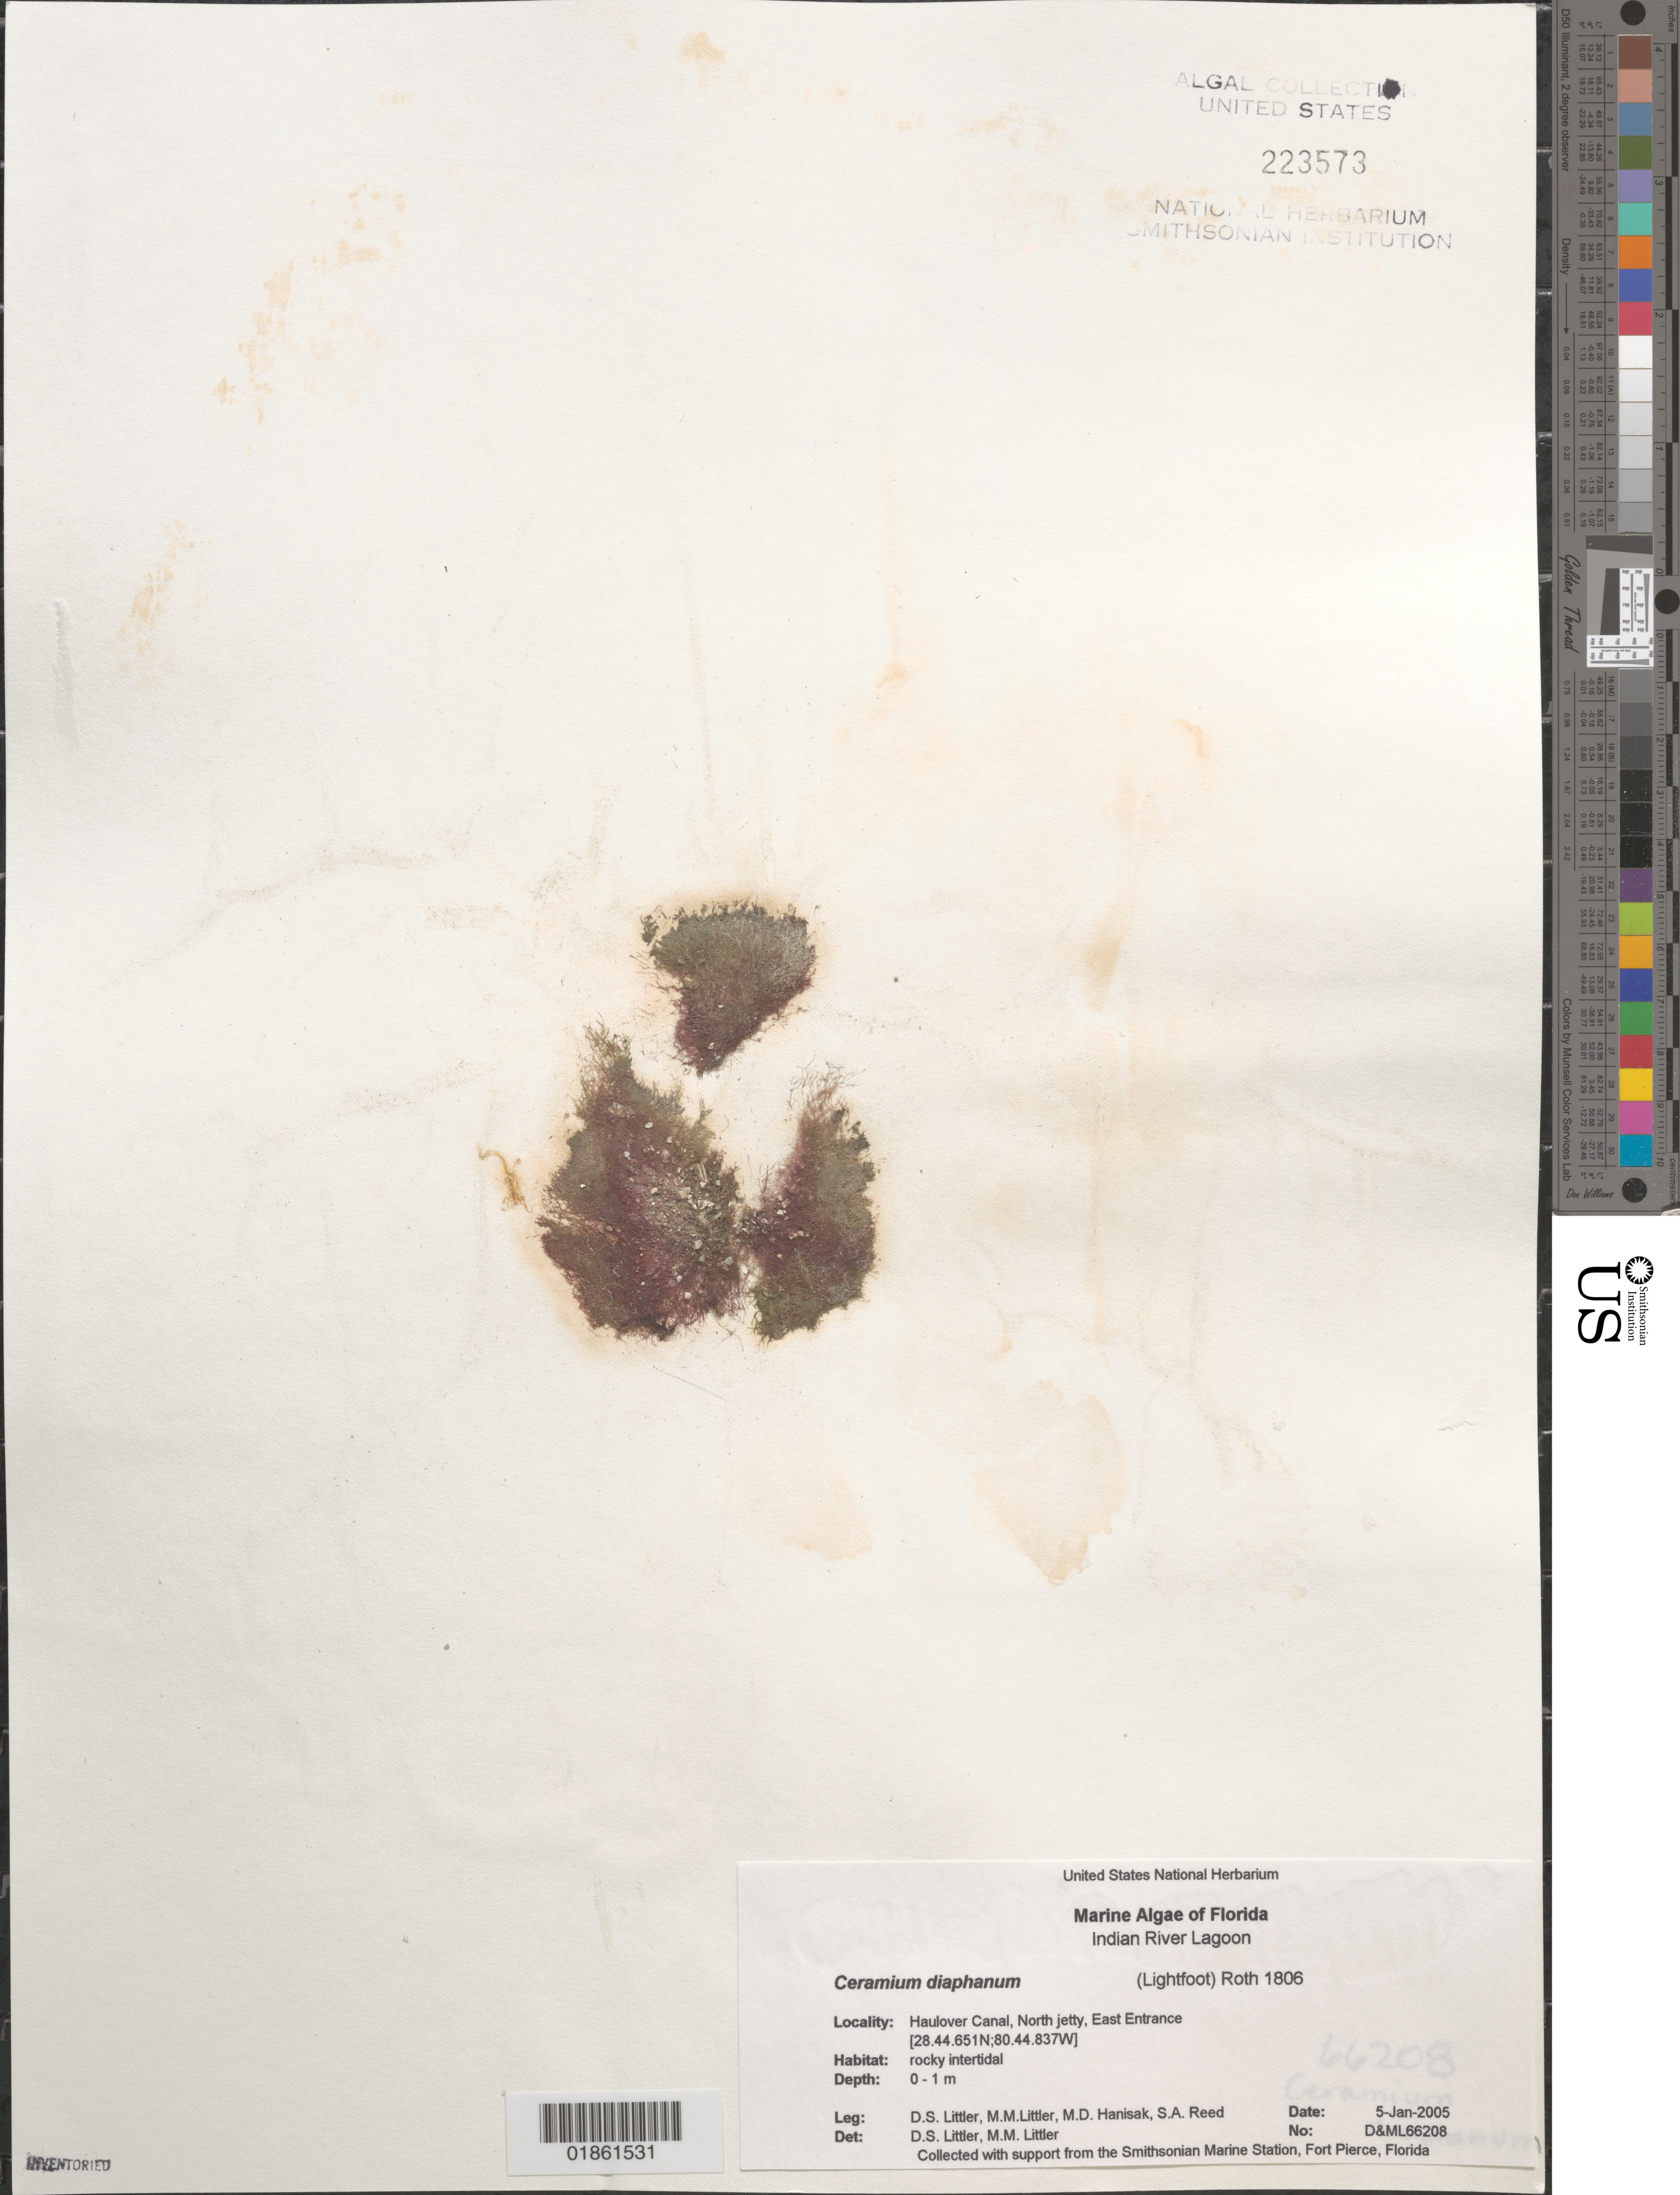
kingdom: Plantae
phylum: Rhodophyta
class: Florideophyceae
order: Ceramiales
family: Ceramiaceae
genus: Ceramium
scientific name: Ceramium diaphanum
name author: (Lightf.) Roth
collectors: D. S. Littler, M. Hanisak & S. Reed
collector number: D&ML66208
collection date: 2005-01-05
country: United States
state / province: Florida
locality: Indian River Lagoon. Haulover Canal, North jetty, East Entrance.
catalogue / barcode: US 223573